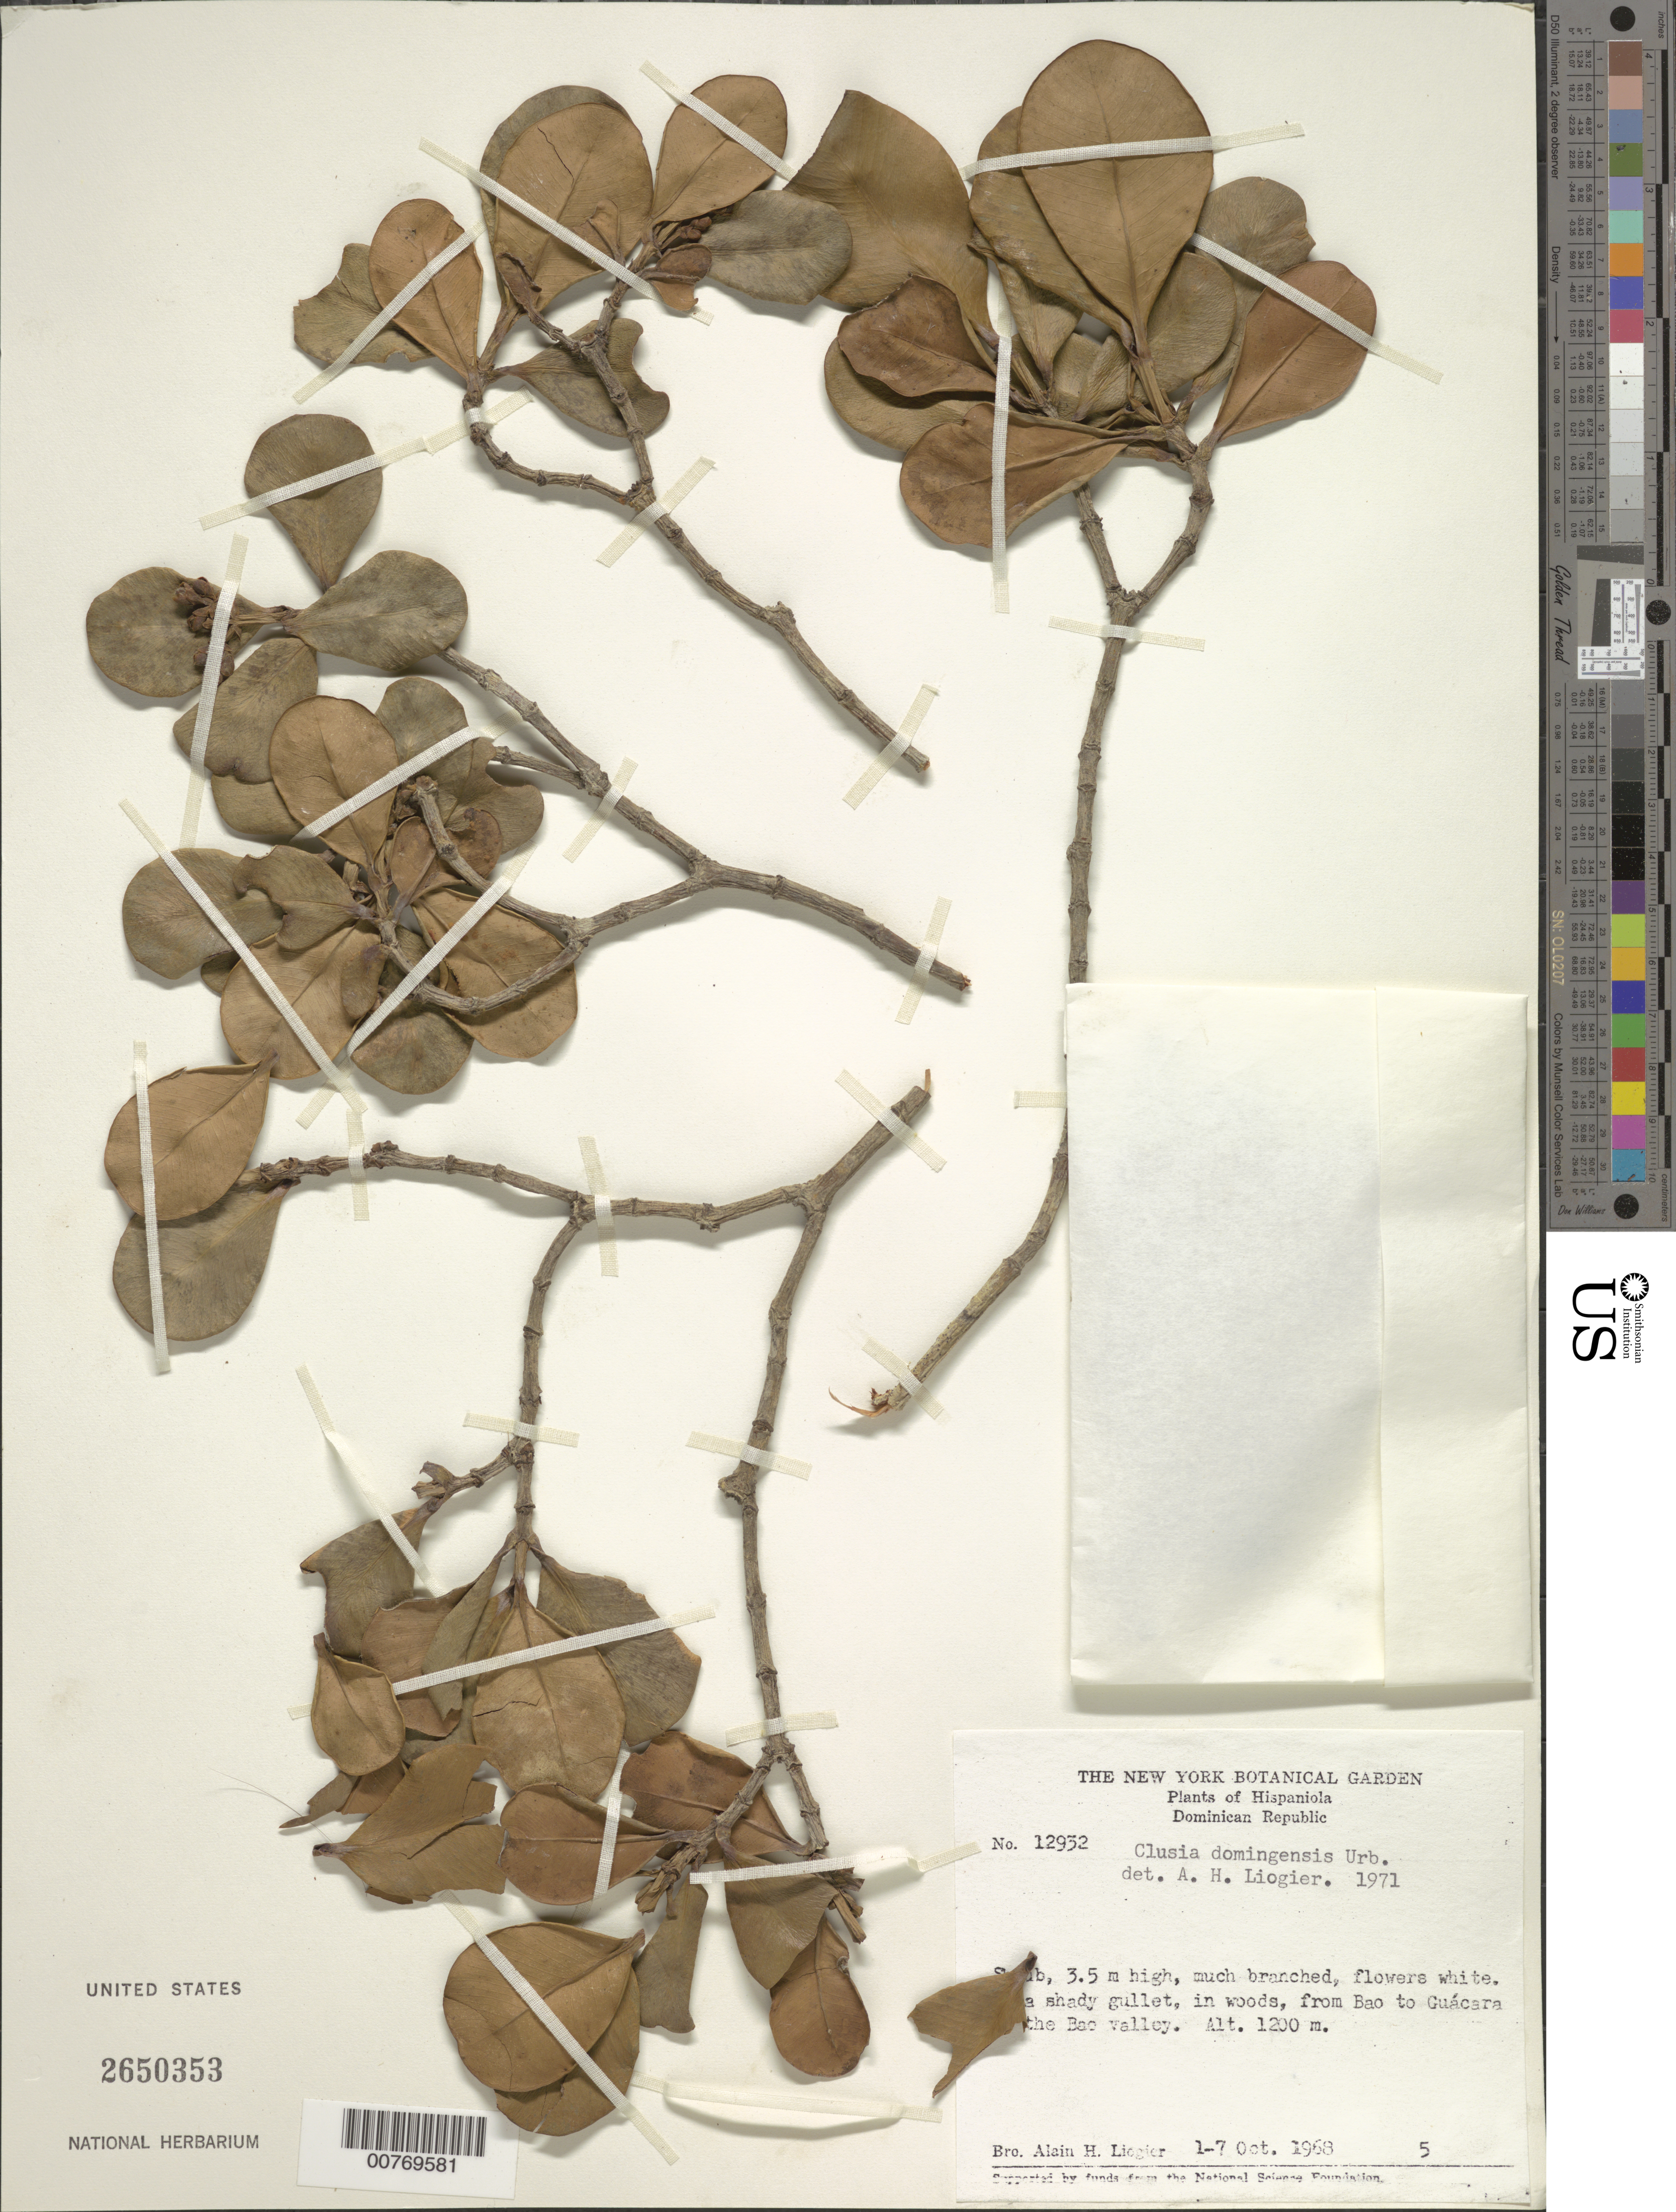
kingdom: Plantae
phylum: Tracheophyta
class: Magnoliopsida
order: Malpighiales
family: Clusiaceae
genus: Clusia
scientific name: Clusia domingensis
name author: Urb.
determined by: Liogier, Alain H.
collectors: A. H. Liogier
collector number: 12932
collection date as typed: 01 Oct 1968 to 07 Oct 1968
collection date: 1968-10-01/1968-10-07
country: Dominican Republic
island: Hispaniola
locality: From Bao to Guácara in the Bao valley.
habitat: Shady gullet.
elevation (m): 1200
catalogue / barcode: US 2650353